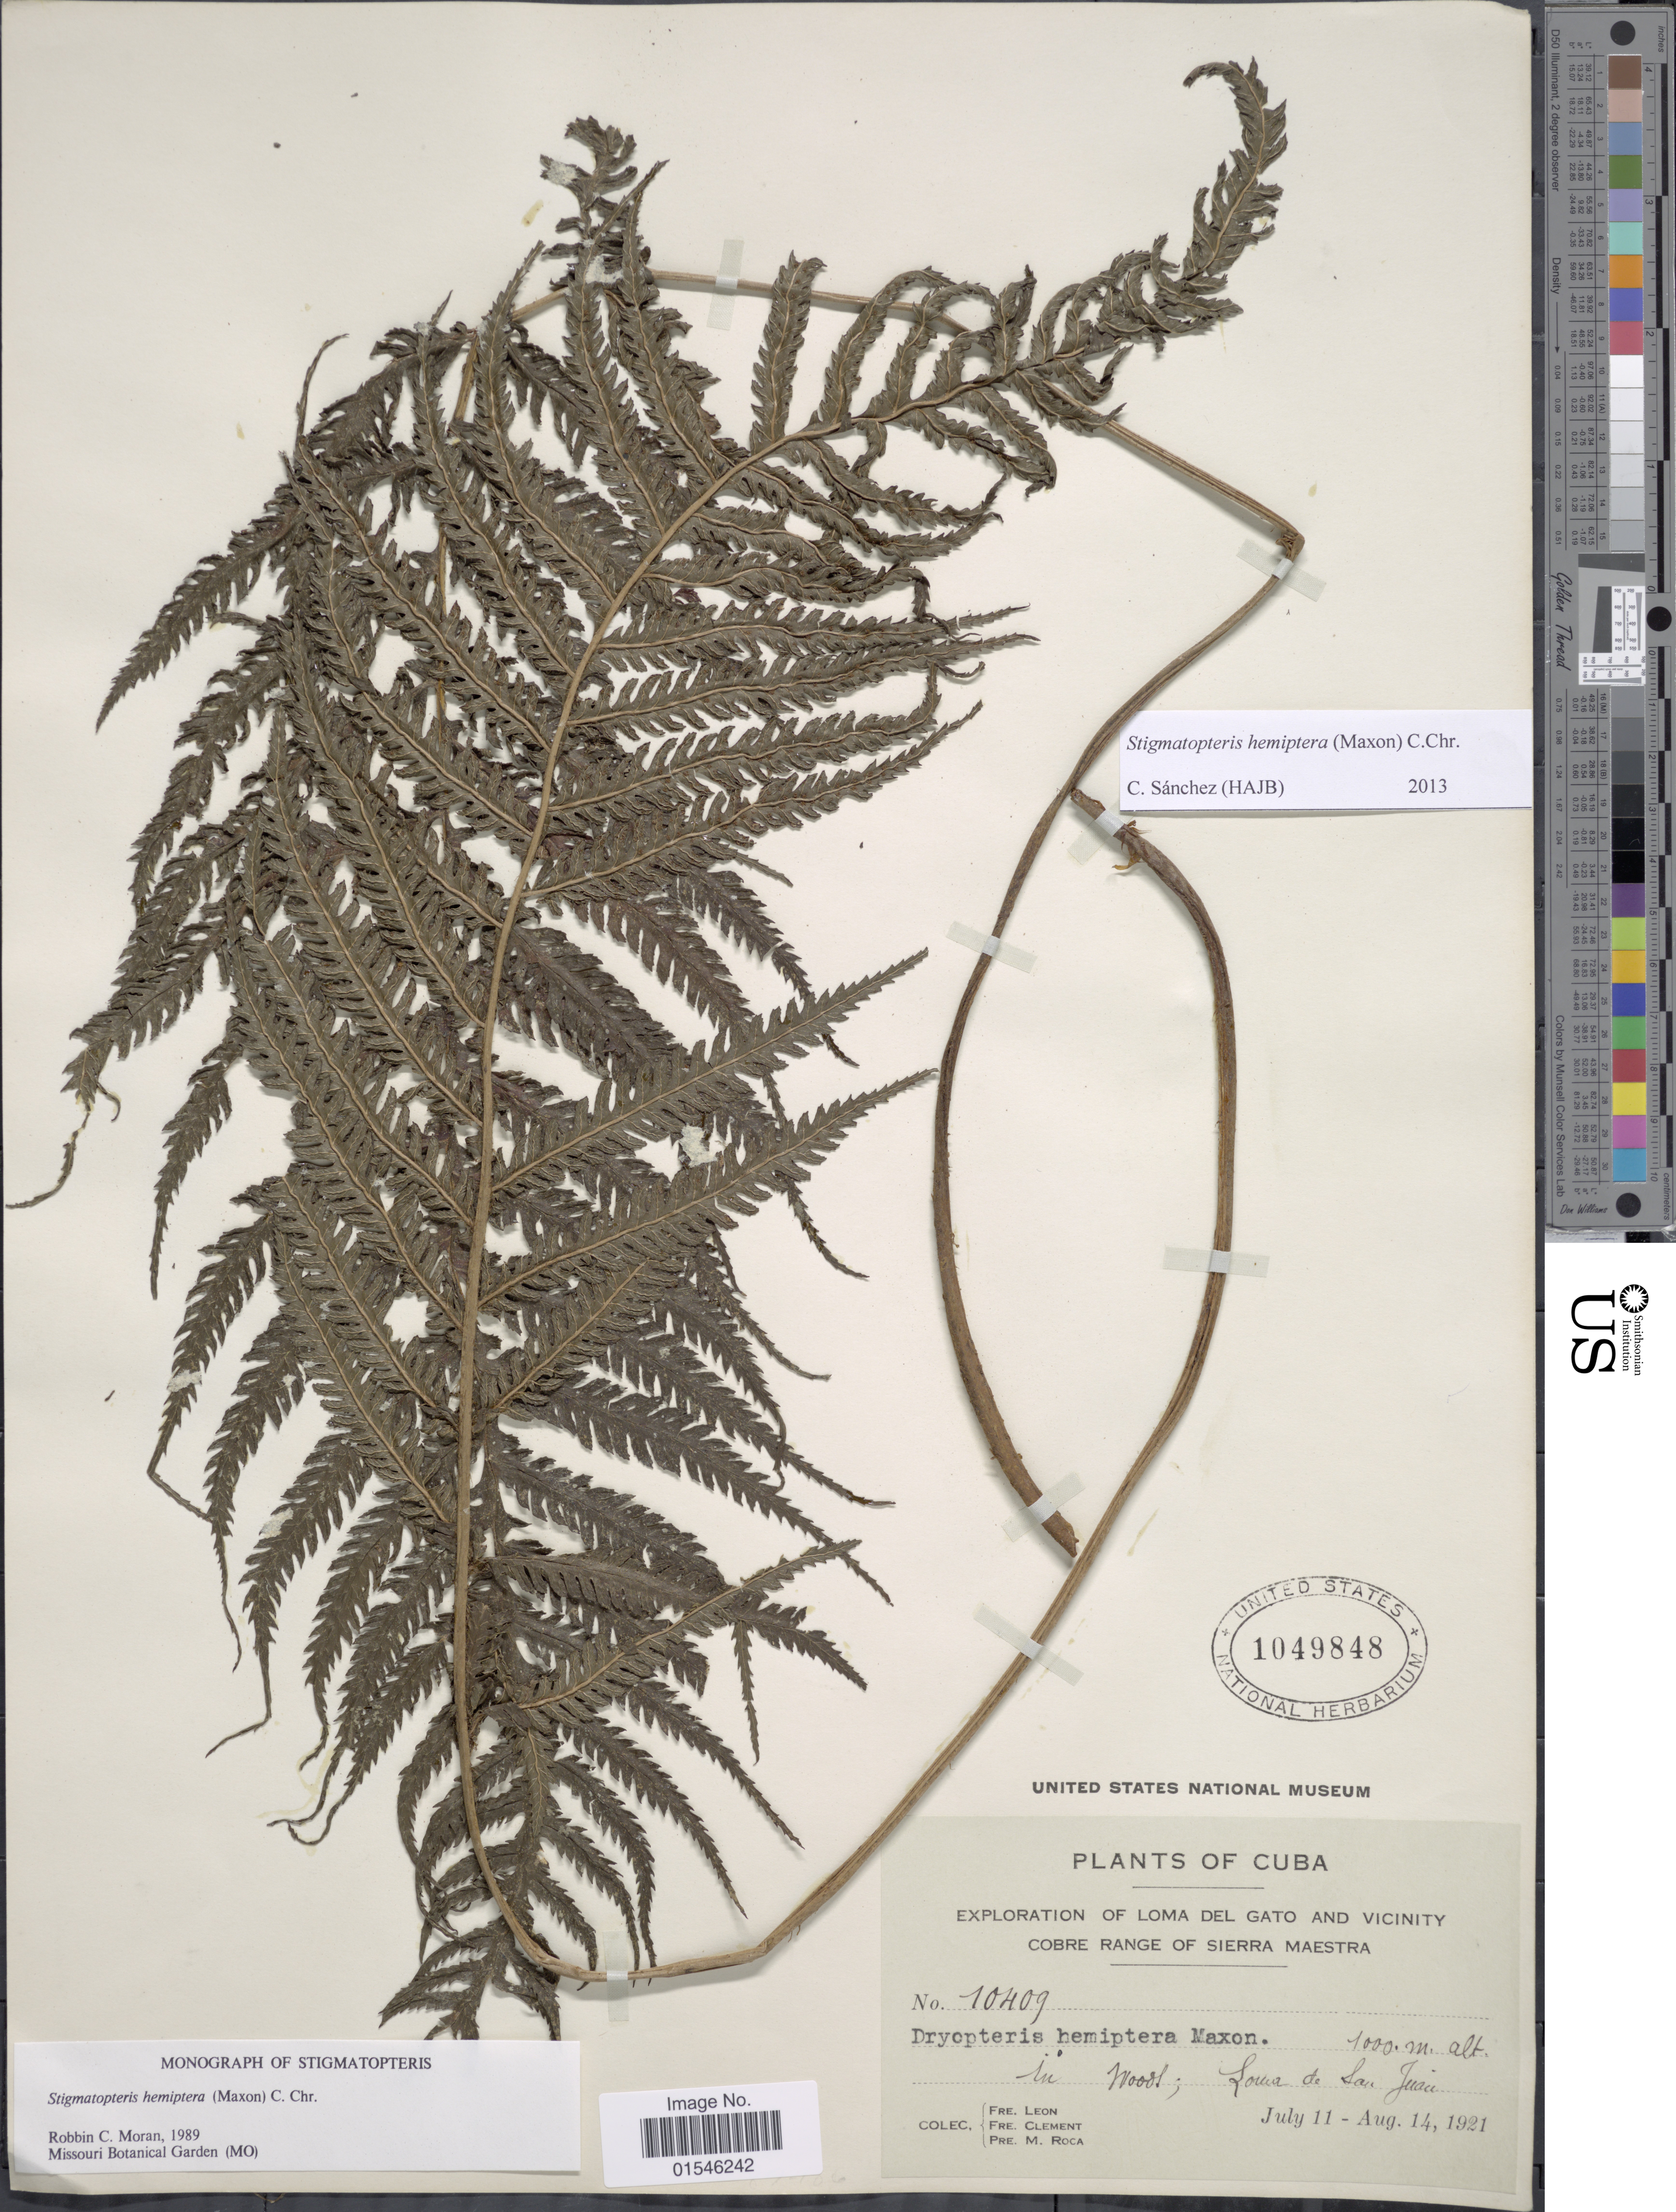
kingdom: Plantae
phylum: Tracheophyta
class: Polypodiopsida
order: Polypodiales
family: Dryopteridaceae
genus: Stigmatopteris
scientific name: Stigmatopteris hemiptera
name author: (Maxon) C. Chr.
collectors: Bro. León, B. Clement & P. Roca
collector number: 10409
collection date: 1921-07-11/1921-08-14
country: Cuba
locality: Loma del Gato and vicinity Cobre Range of Sierra Maestra, Loam de San Juan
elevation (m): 1000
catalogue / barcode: US 1049848